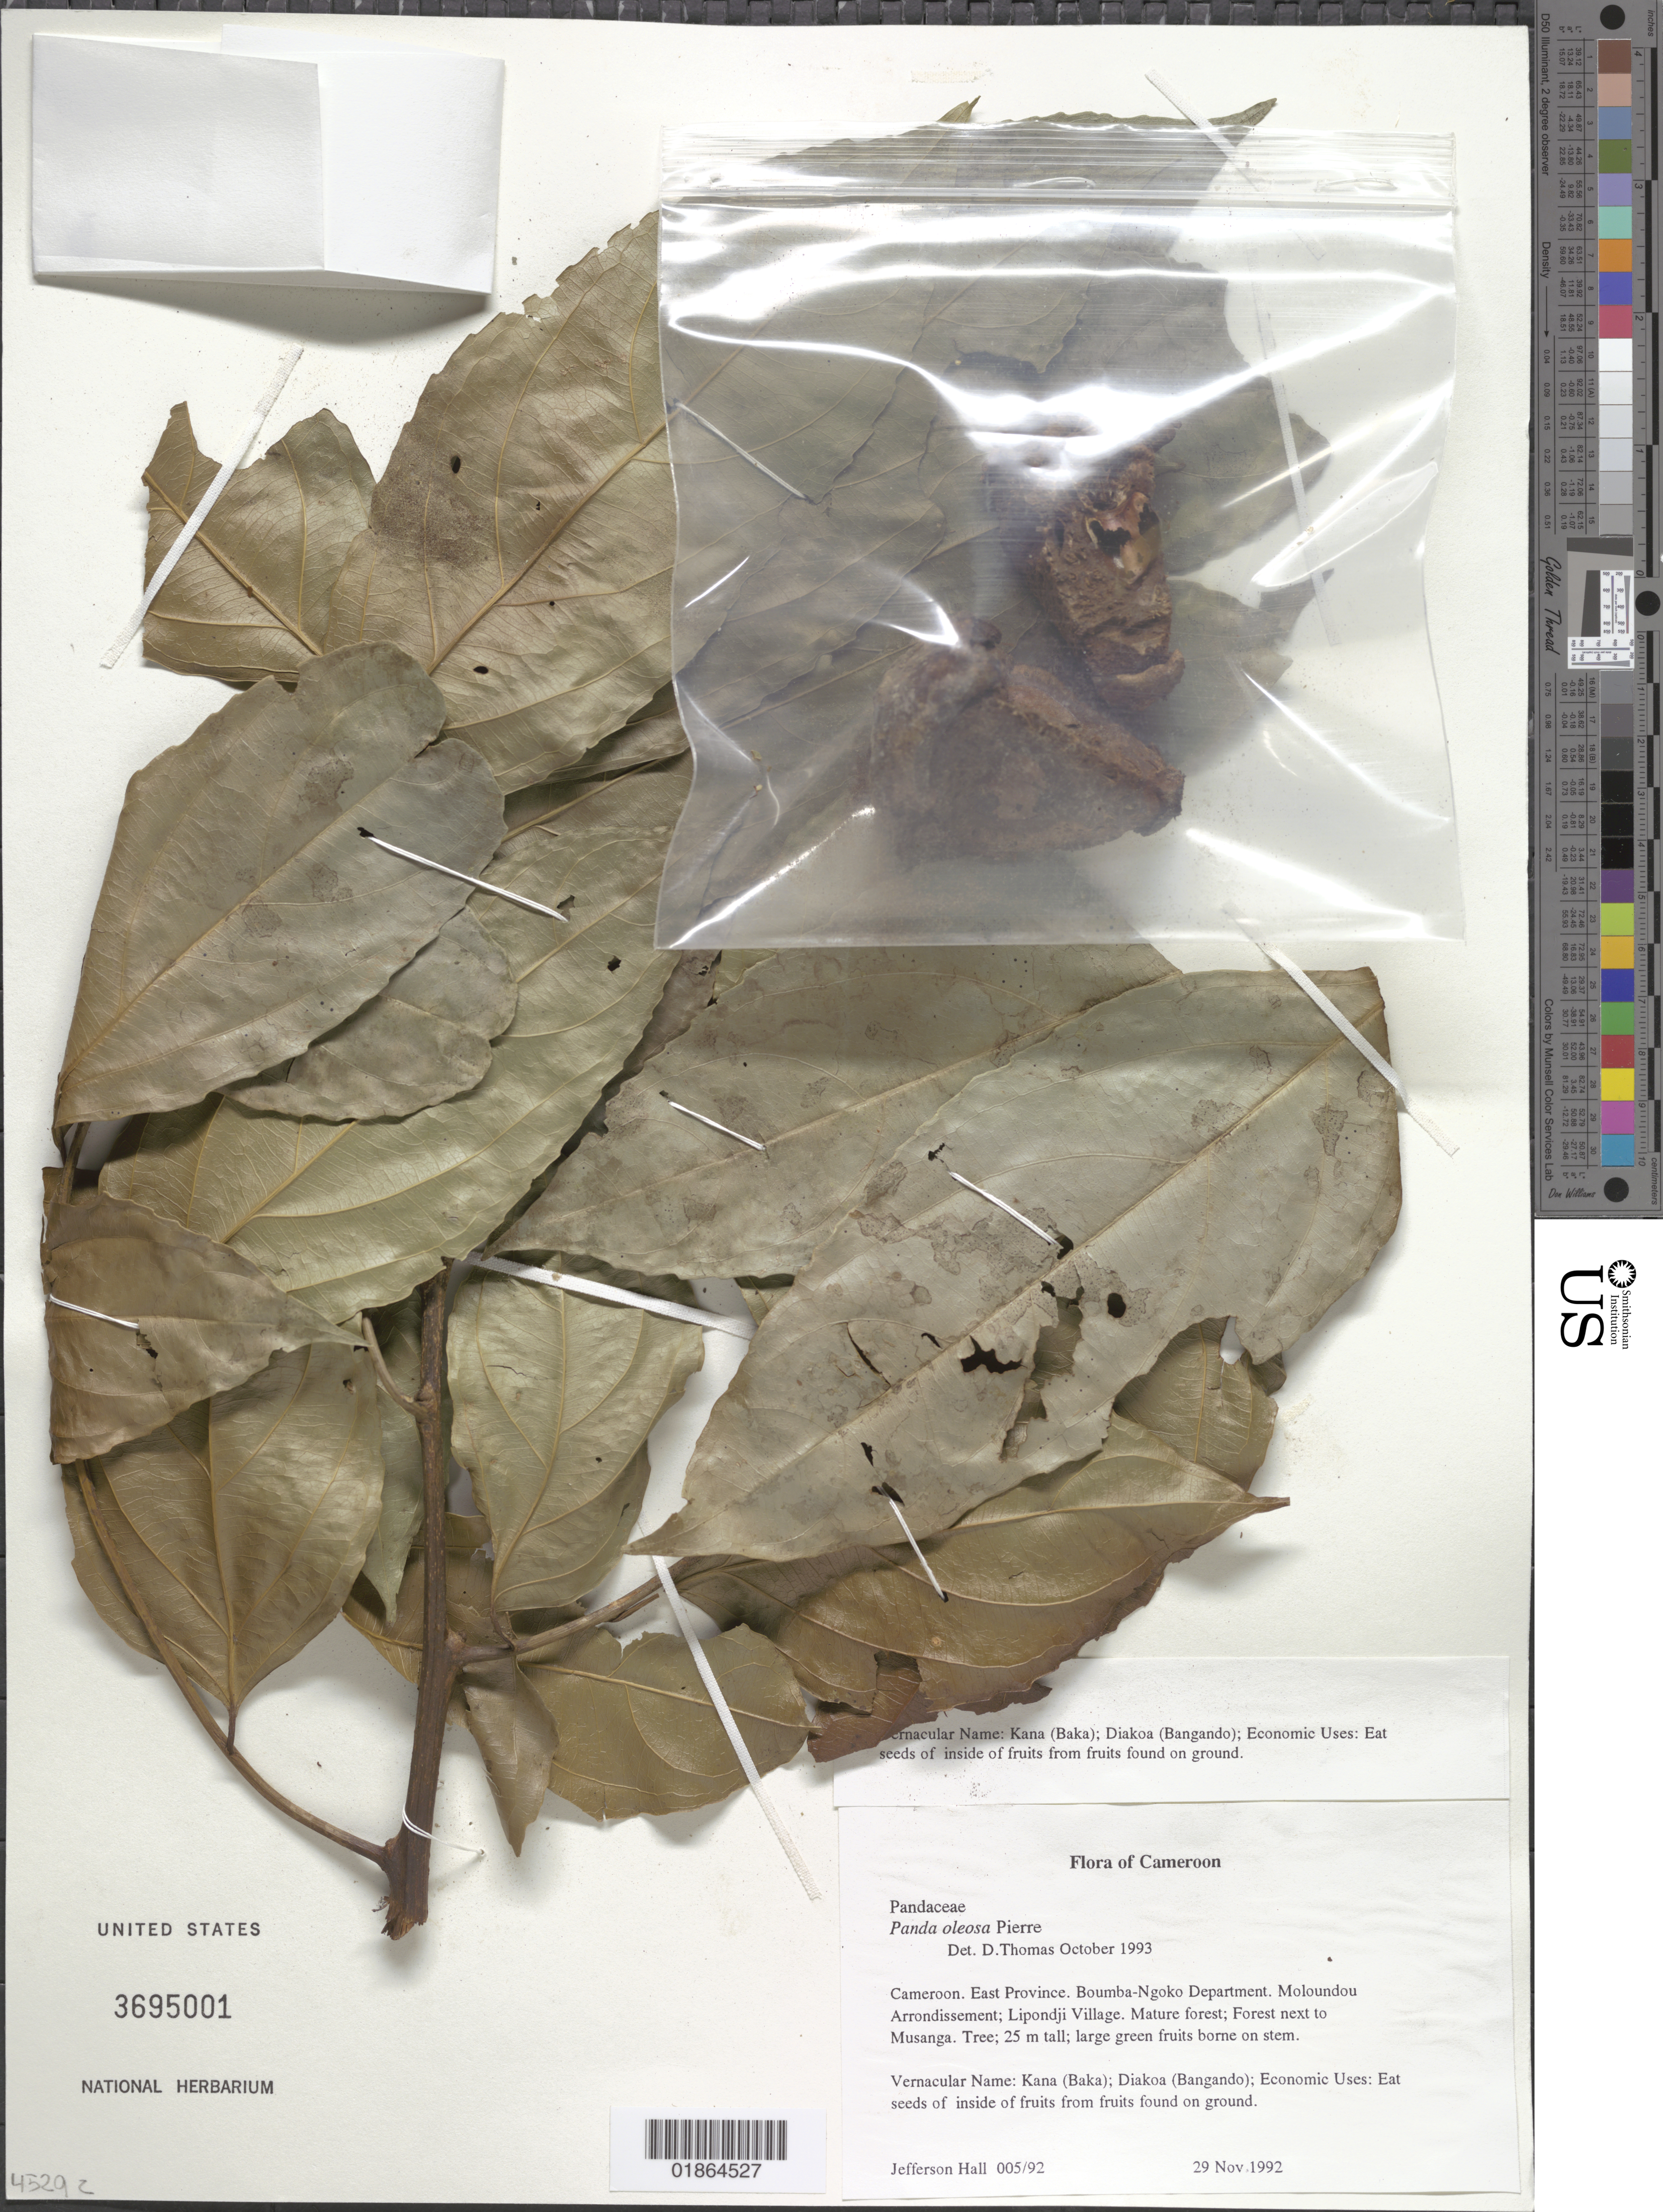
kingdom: Plantae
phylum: Tracheophyta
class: Magnoliopsida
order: Malpighiales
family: Pandaceae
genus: Panda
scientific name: Panda oleosa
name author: Pierre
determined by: Thomas, D.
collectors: J. Hall & -. Edouard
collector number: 005/92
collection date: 1992-12-10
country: Cameroon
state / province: Est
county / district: Boumba-ngoko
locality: Moloundou Arrondissement; old SFIS logging concession.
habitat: Mature forest; Forest next to Musanga.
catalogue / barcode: US 3695001